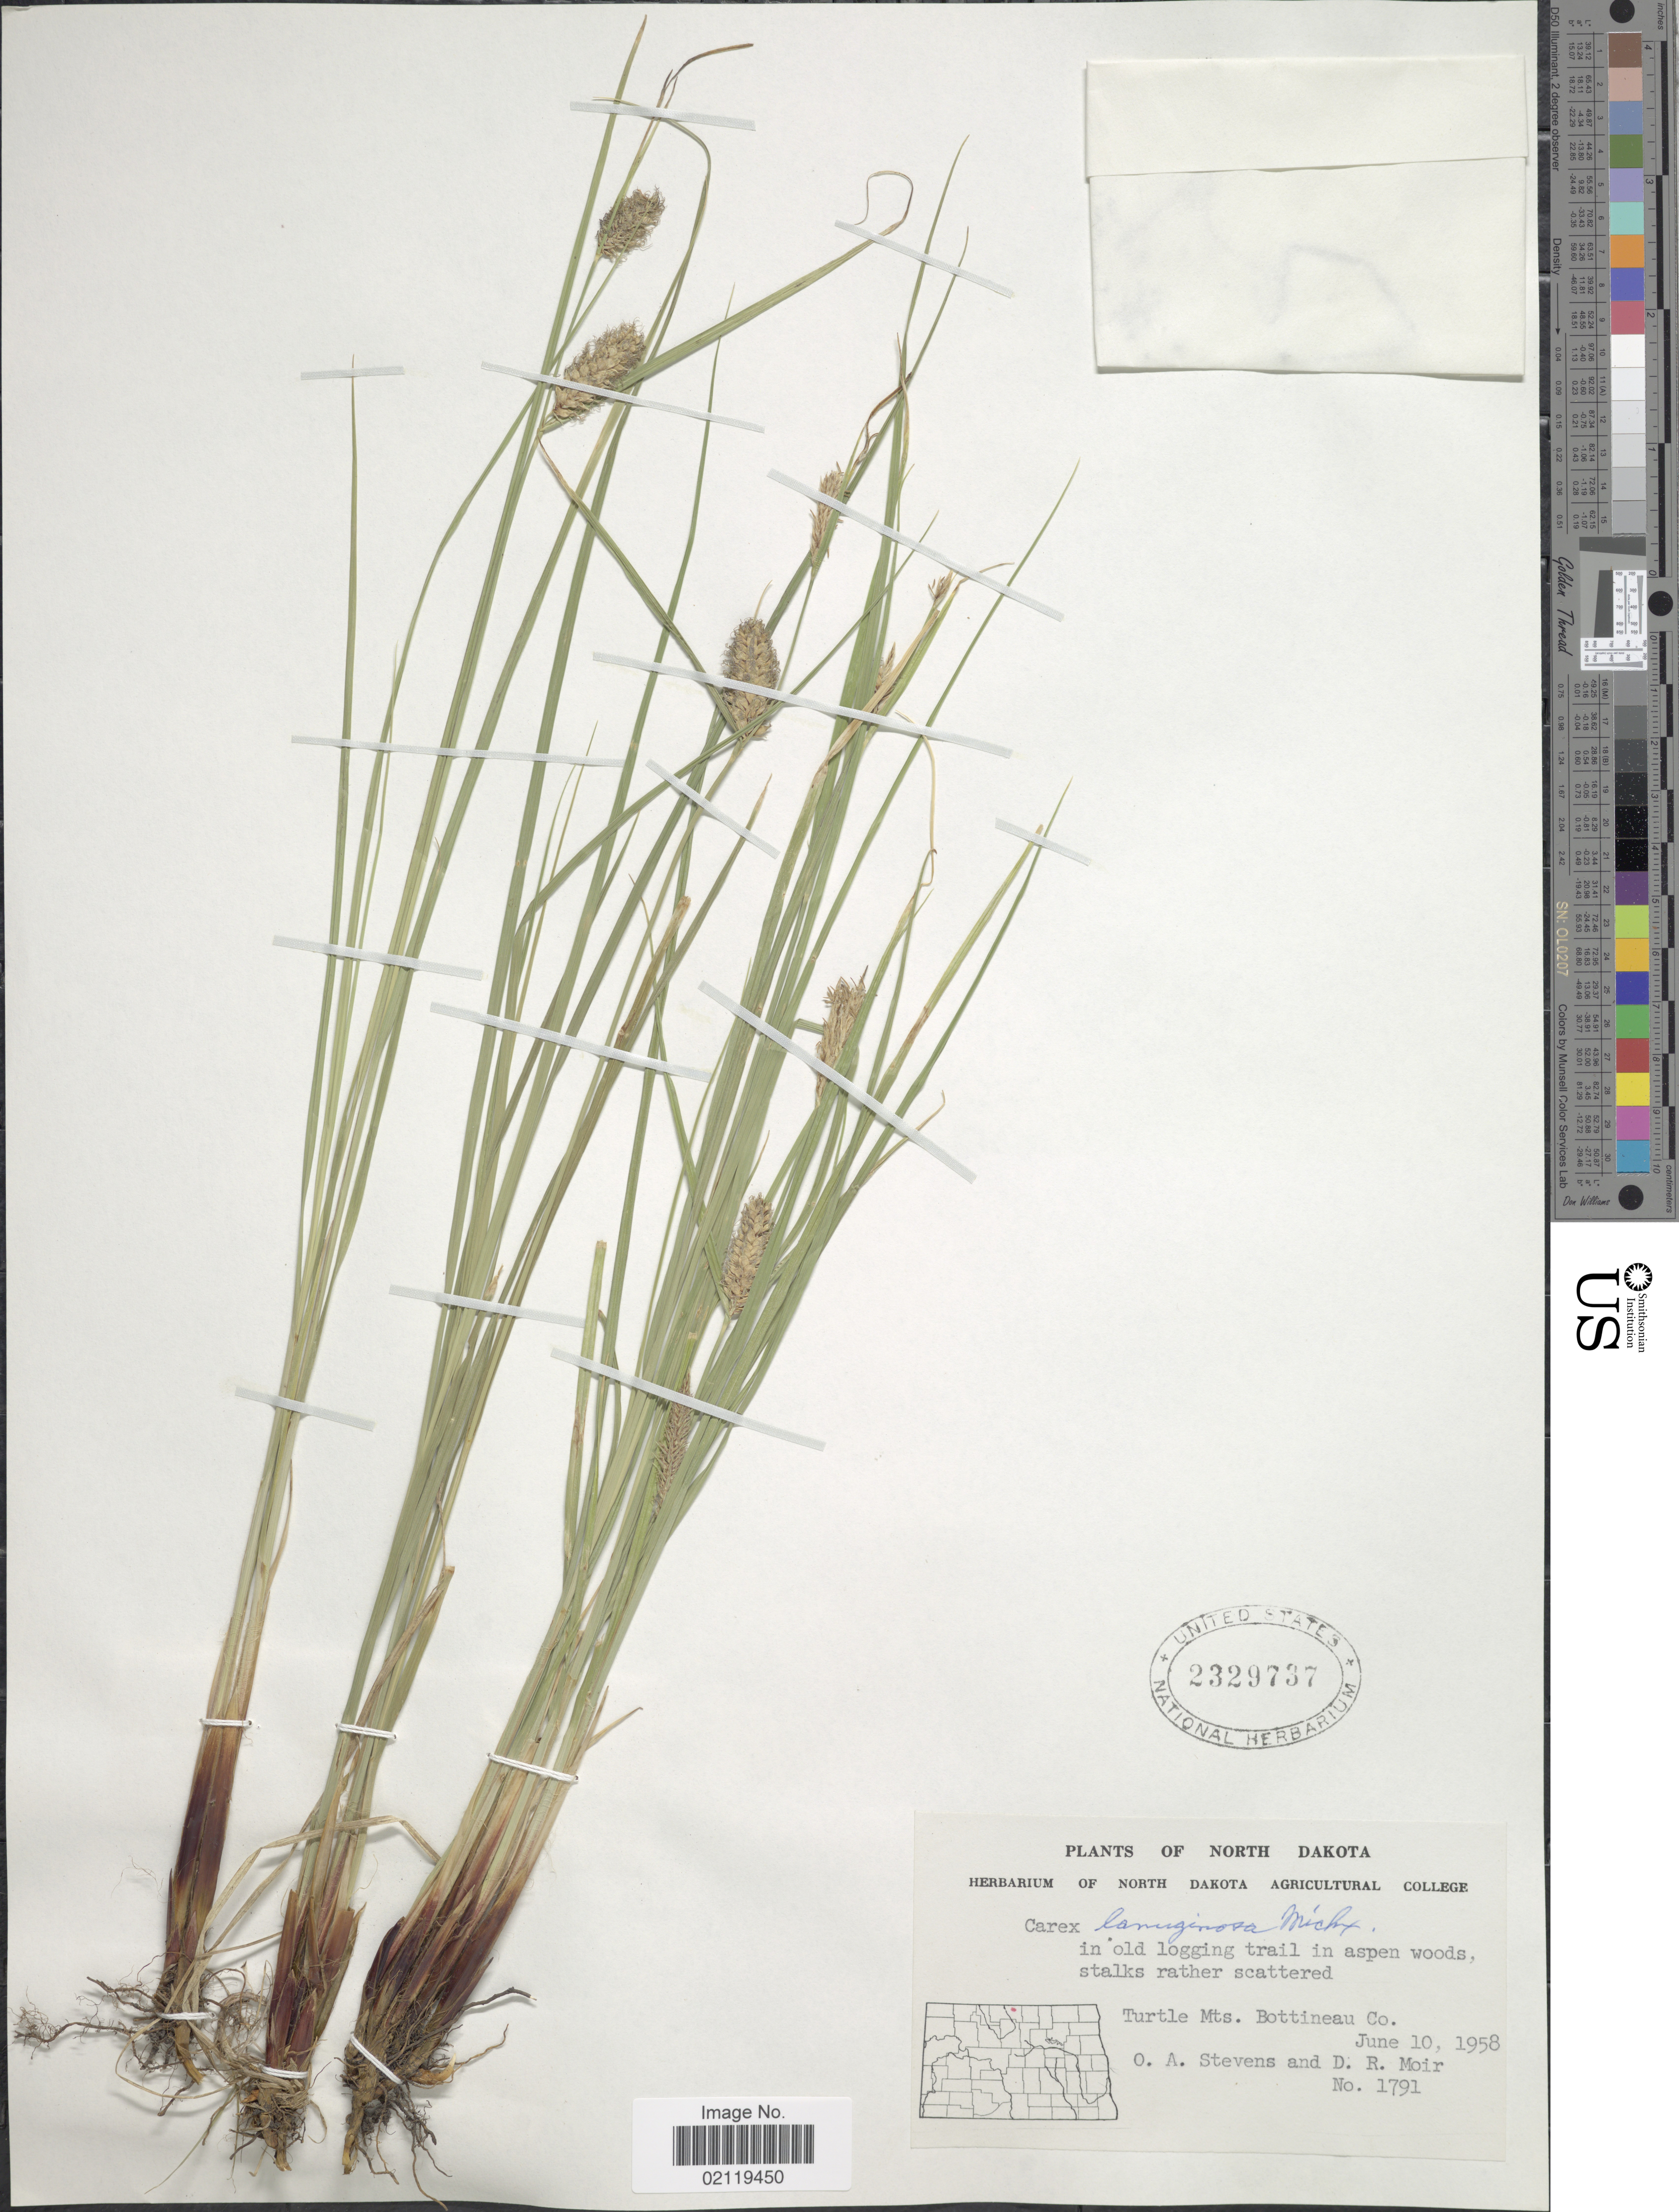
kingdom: Plantae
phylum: Tracheophyta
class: Liliopsida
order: Poales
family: Cyperaceae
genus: Carex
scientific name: Carex pellita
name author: Muhl. ex Willd.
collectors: O. A. Stevens & D. Moir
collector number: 1791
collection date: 1958-06-10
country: United States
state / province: North Dakota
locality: In old logging trail in aspen woods. Turtle Mts. Bottineau Co.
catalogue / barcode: US 2329737